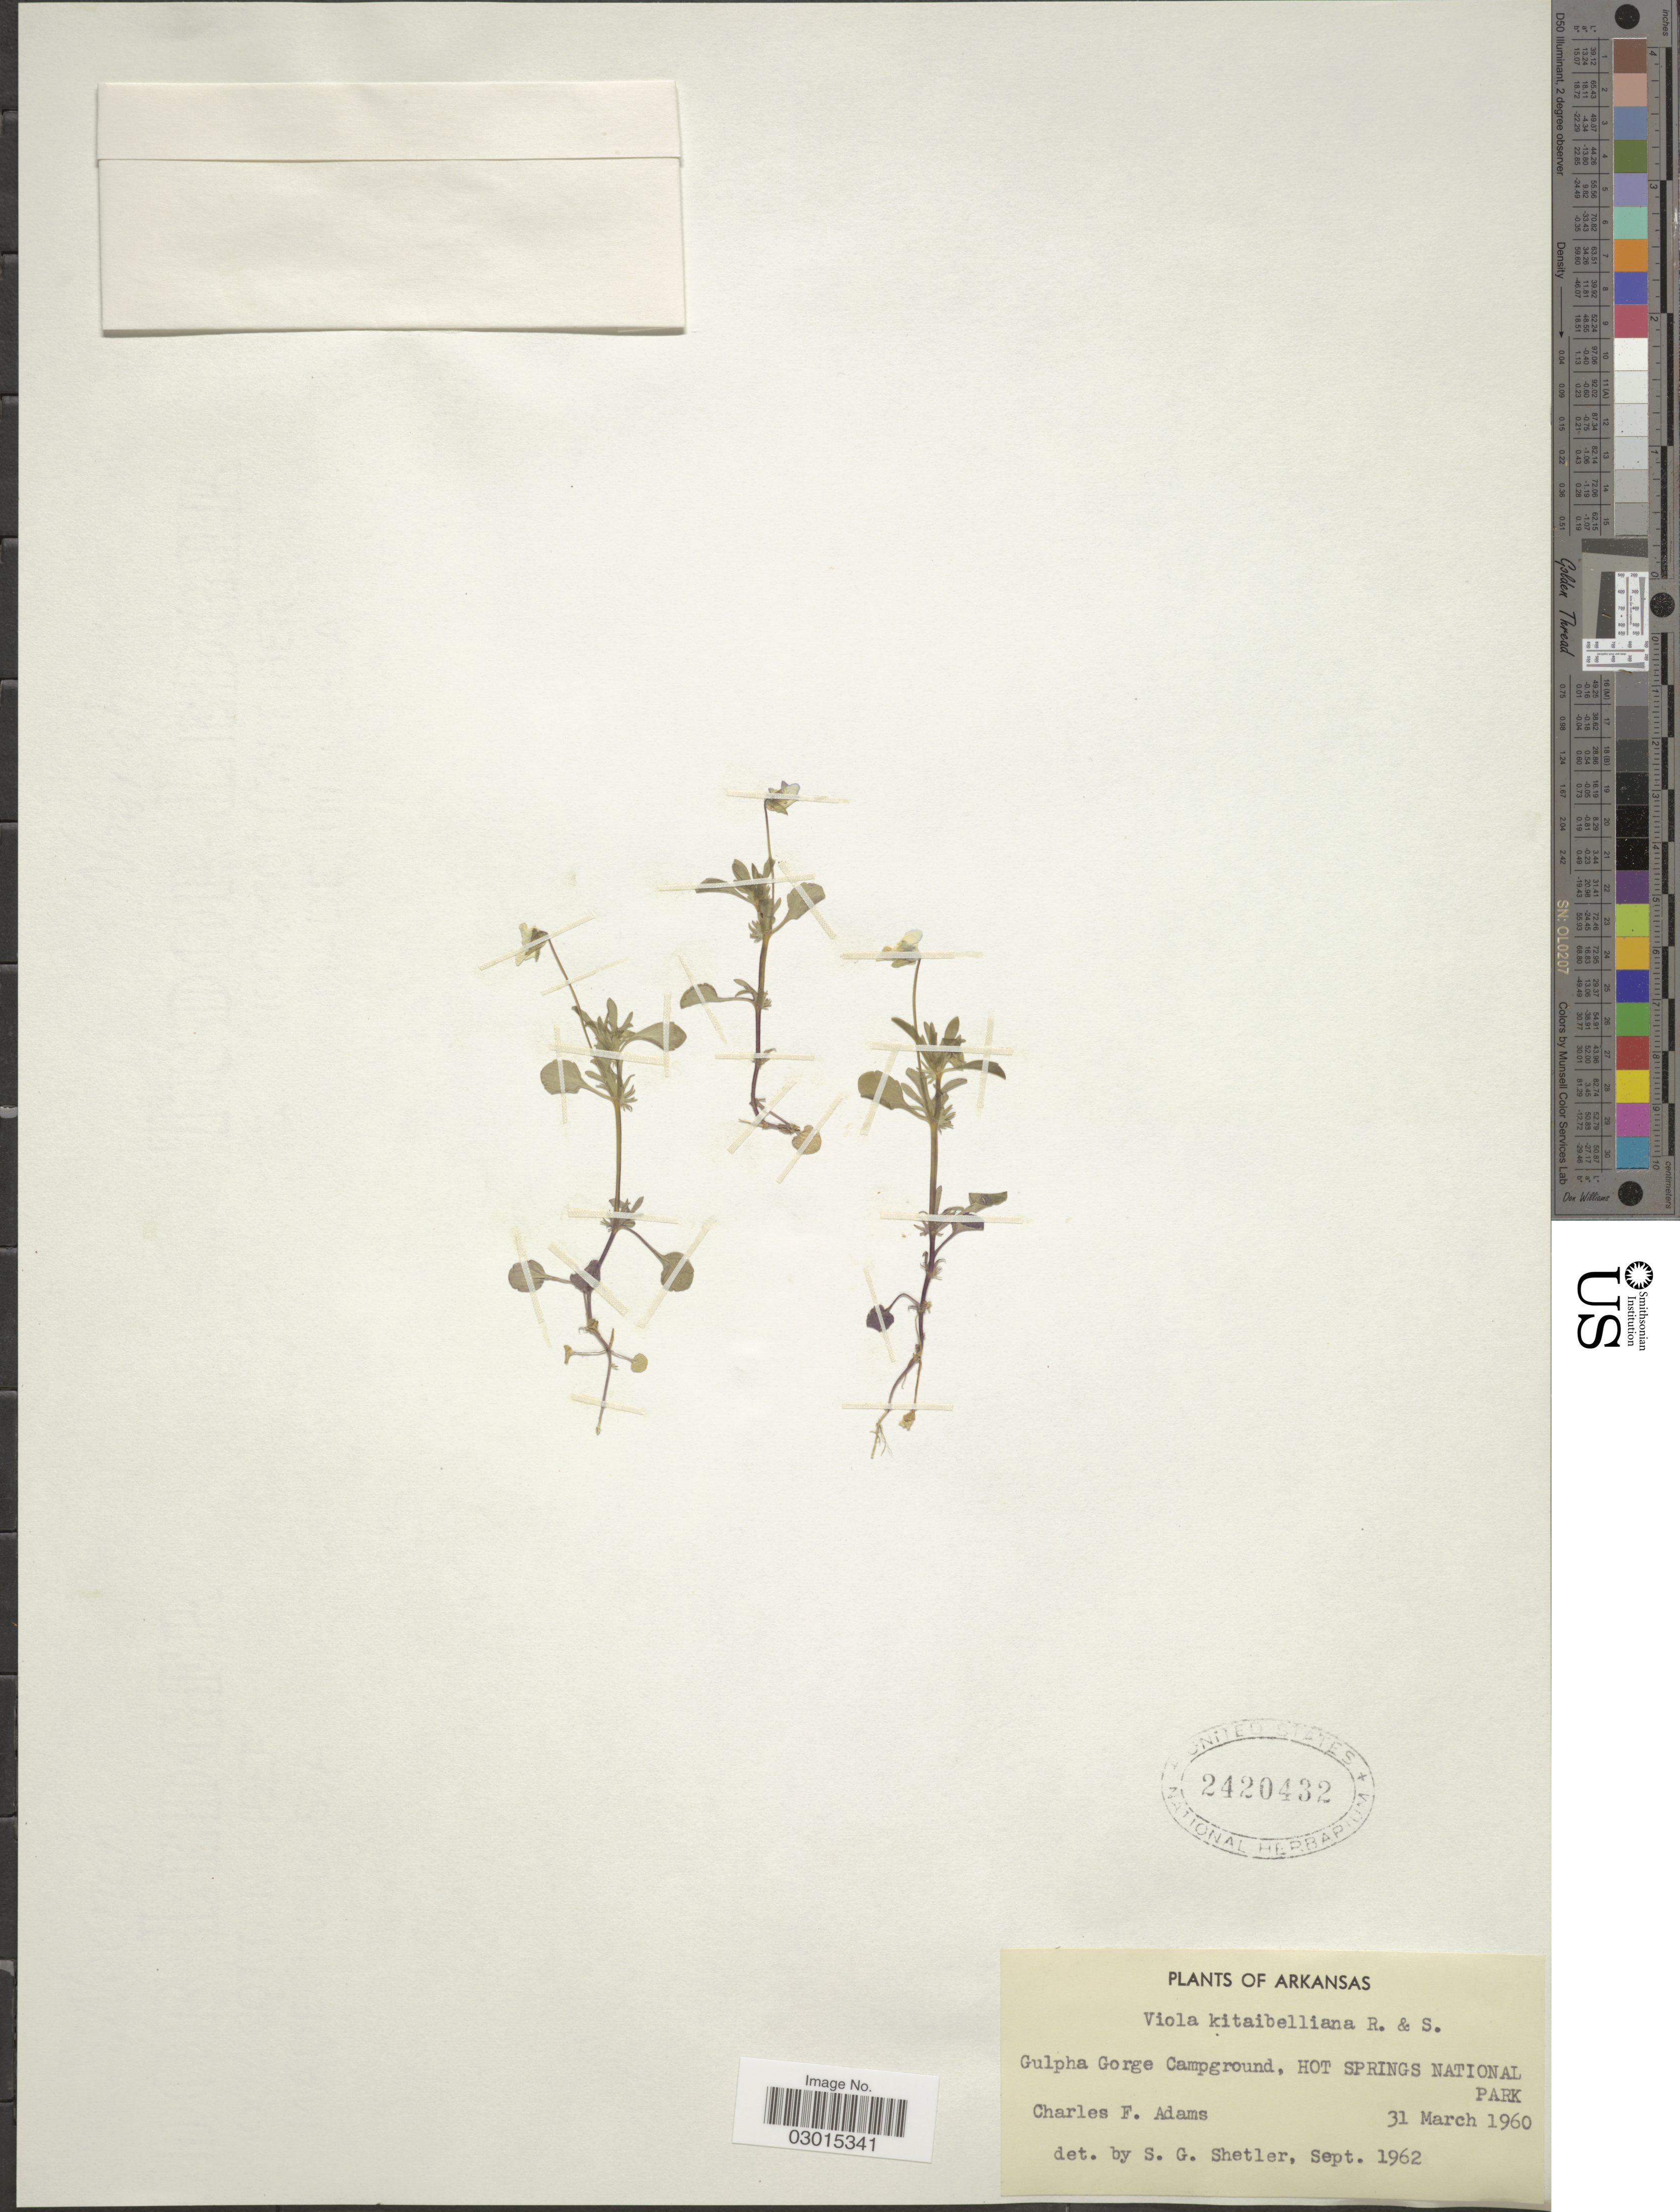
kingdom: Plantae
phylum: Tracheophyta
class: Magnoliopsida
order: Malpighiales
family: Violaceae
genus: Viola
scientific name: Viola kitaibeliana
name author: Schult.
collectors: C. F. Adams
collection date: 1960-03-31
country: United States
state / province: Arkansas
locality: Gulpha Gorge Camground, Hot Springs National Park.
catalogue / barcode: US 2420432